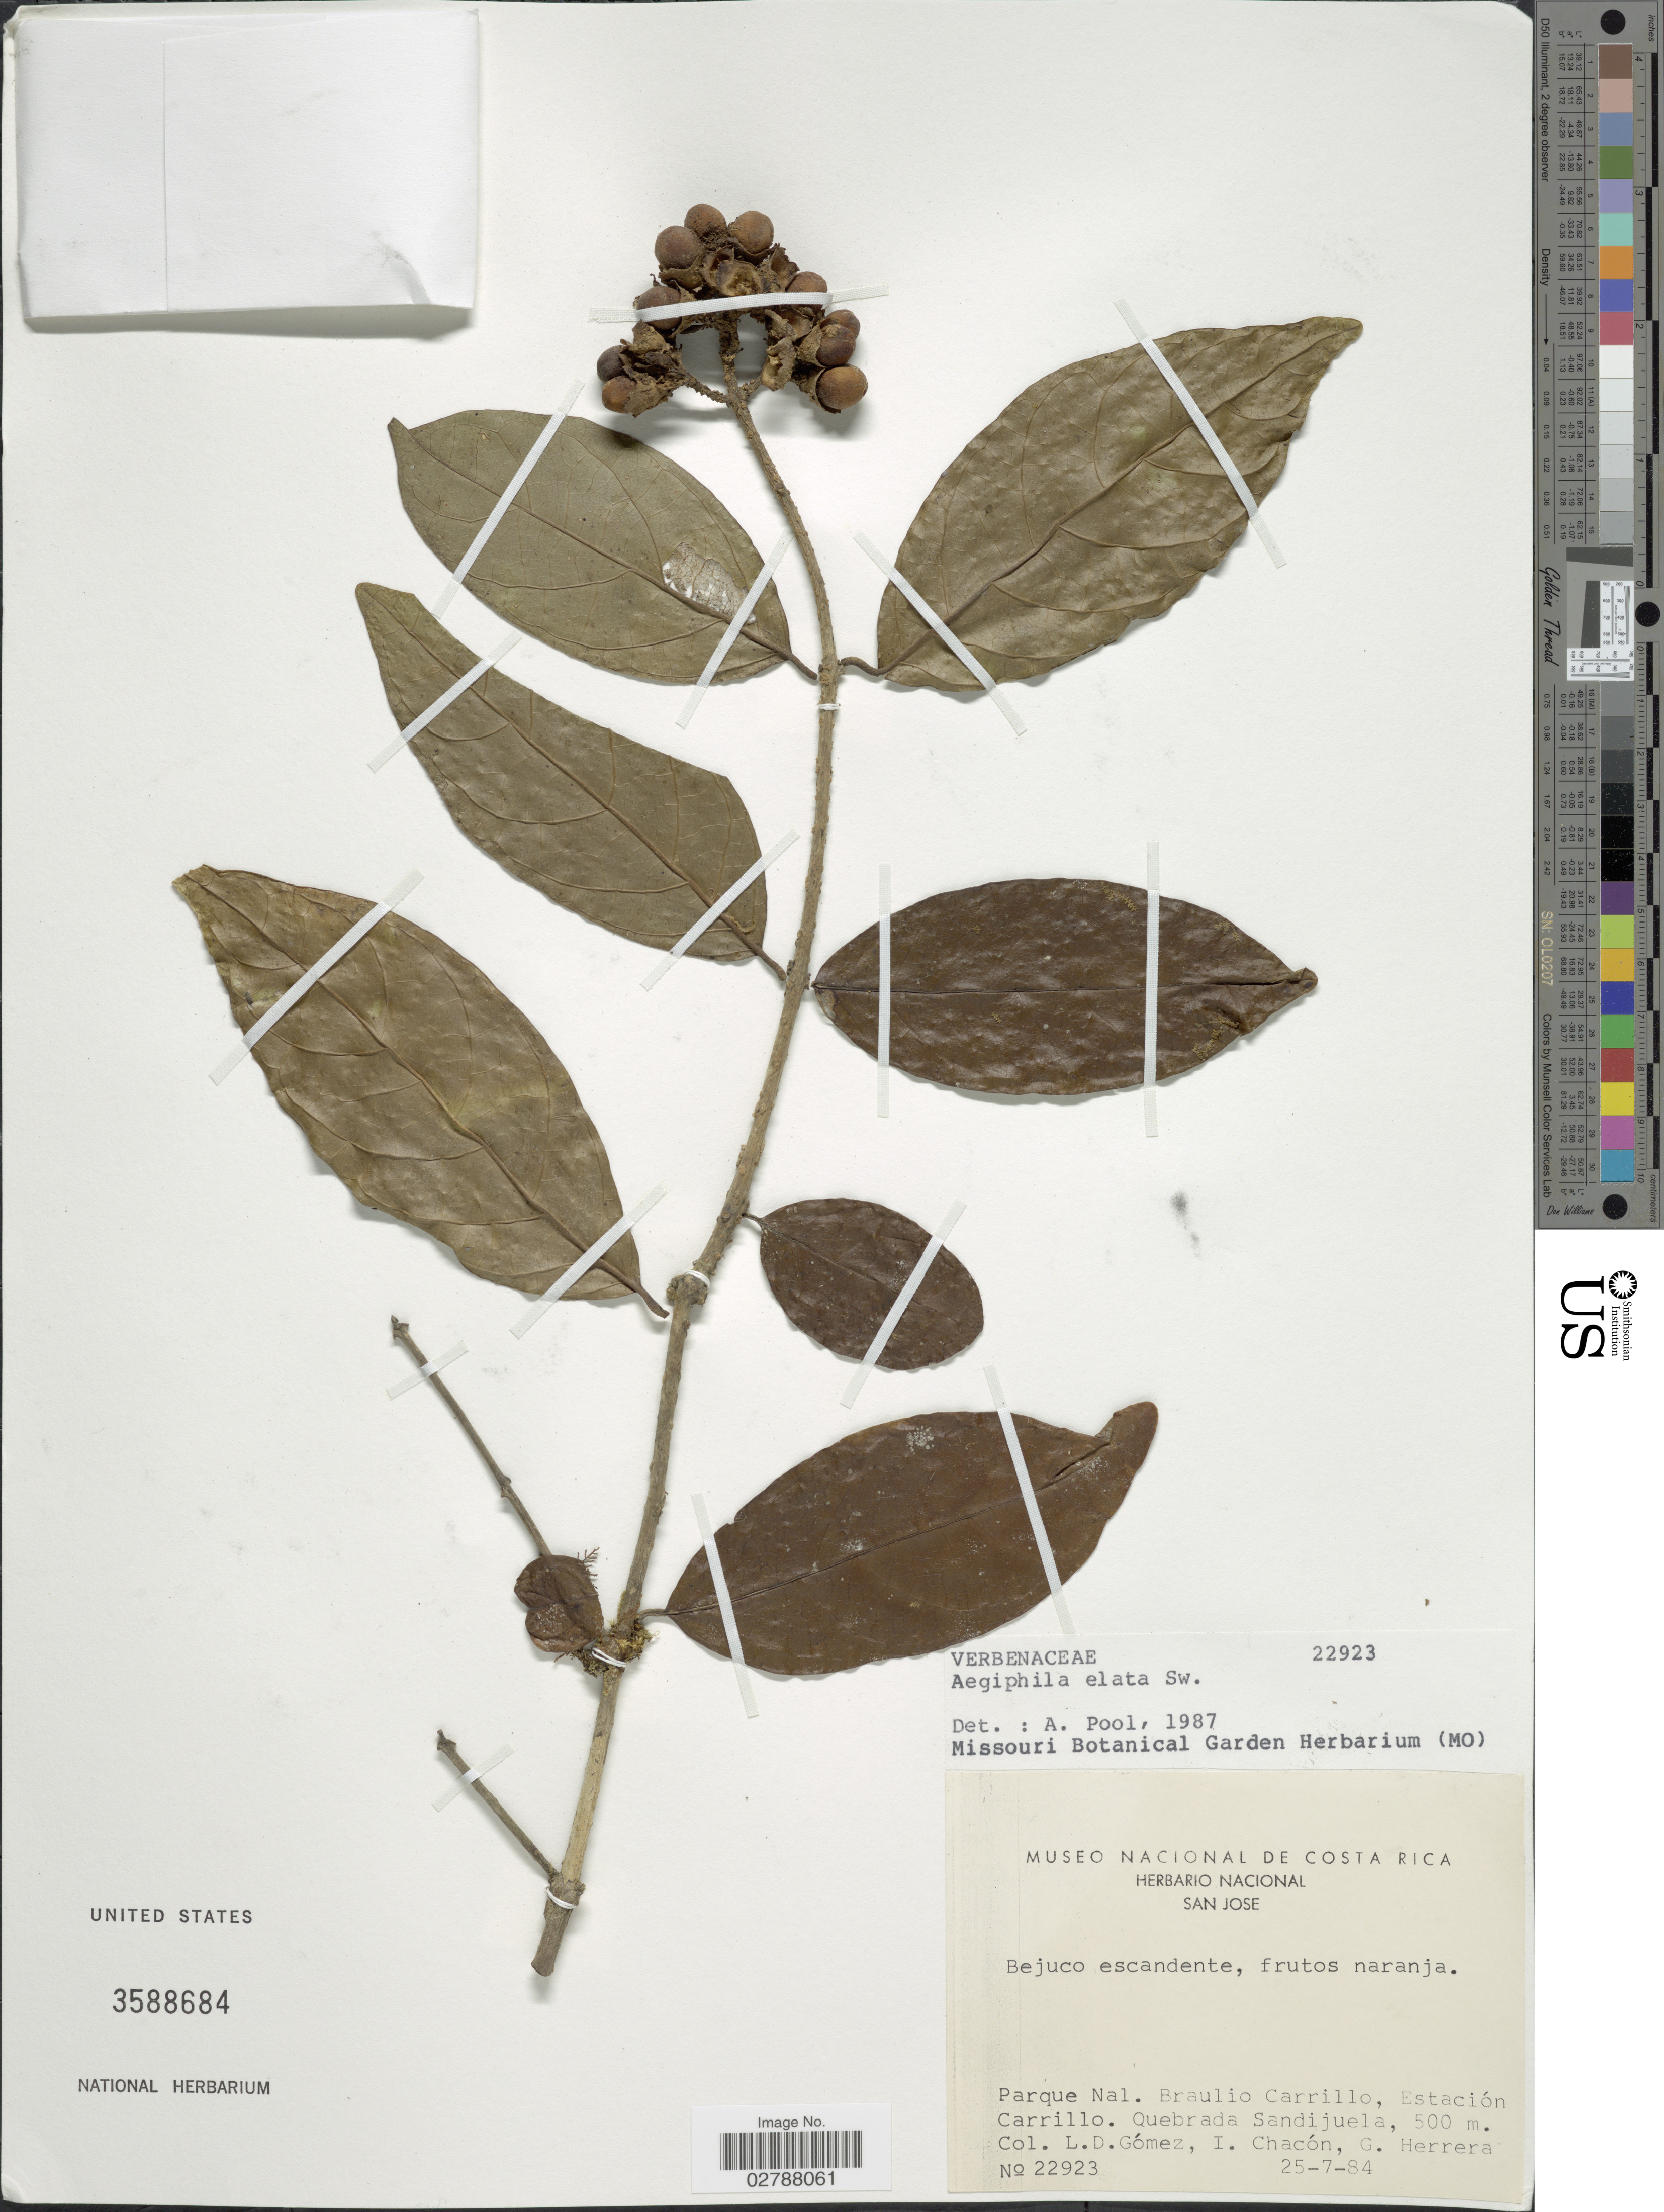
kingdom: Plantae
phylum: Tracheophyta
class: Magnoliopsida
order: Lamiales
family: Lamiaceae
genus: Aegiphila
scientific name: Aegiphila elata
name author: Sw.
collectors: L. Gomez, I. Chacón & G. Herrera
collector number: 22923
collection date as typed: Transcribed d/m/y: 25/7/84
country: Costa Rica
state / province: San José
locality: Parque Nal. Braulio Carrillo, Estación Carrillo. Quebrada Sandijuela.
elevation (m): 500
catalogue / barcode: US 3588684